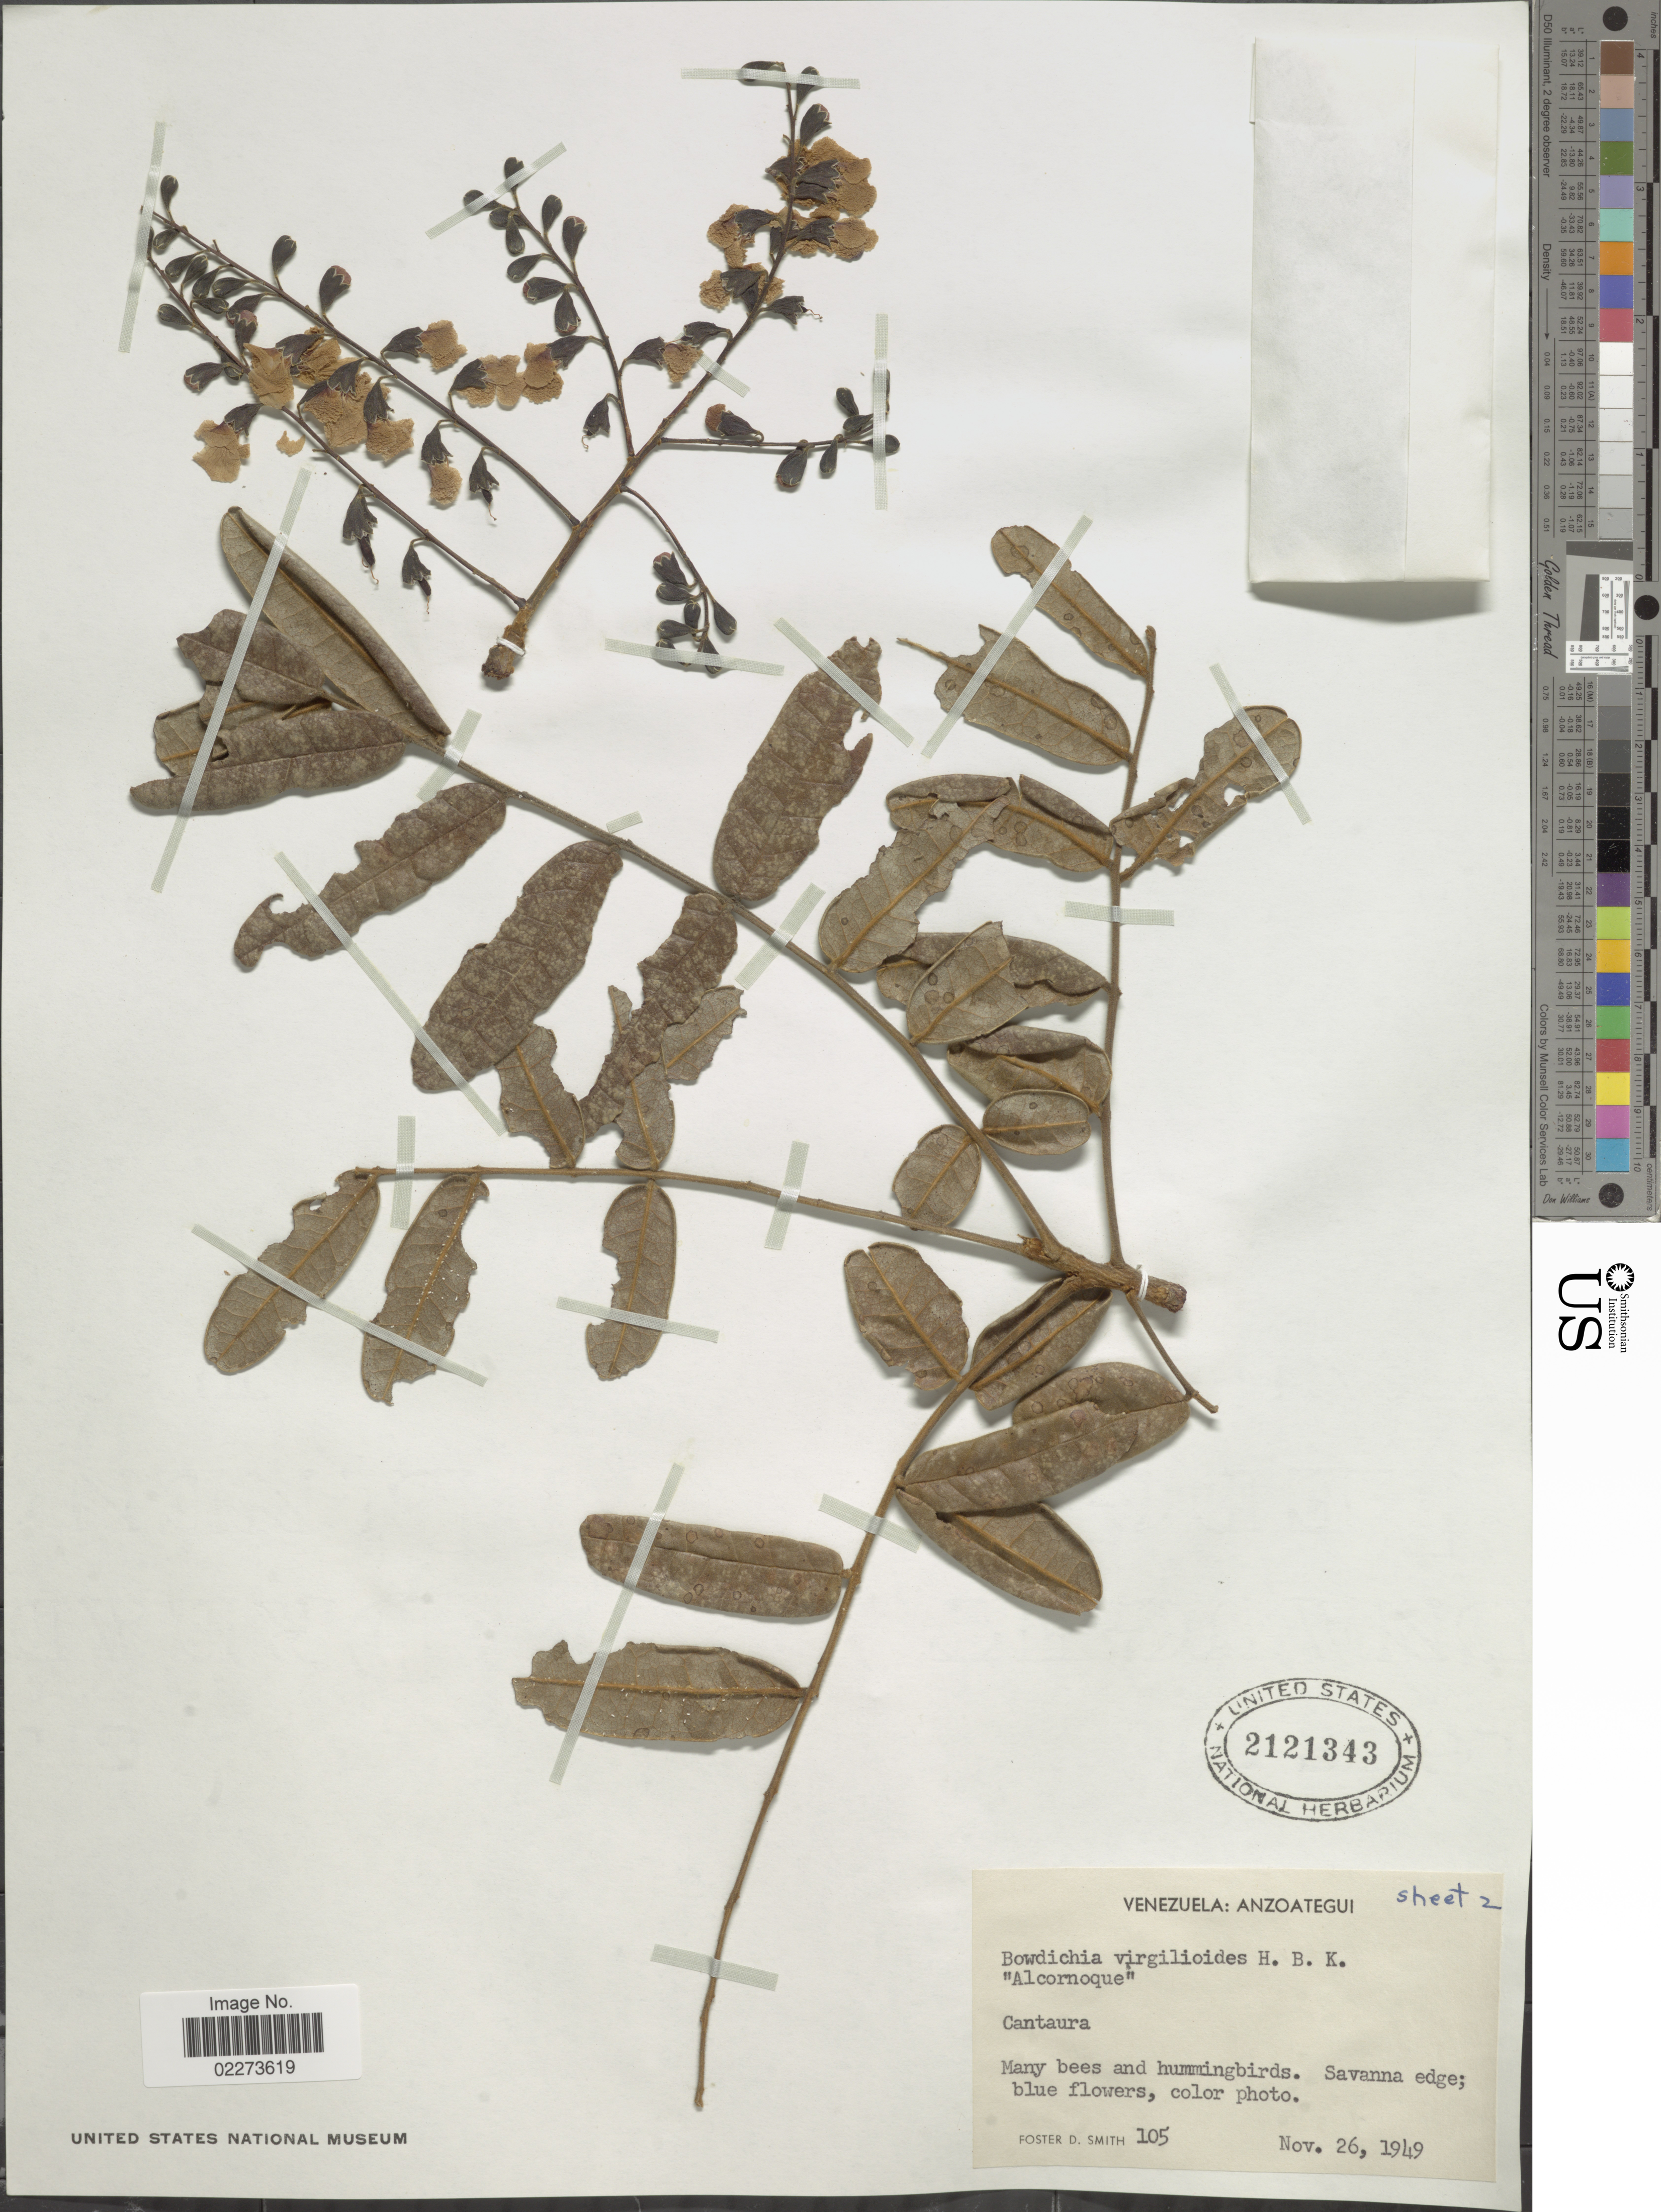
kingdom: Plantae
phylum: Tracheophyta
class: Magnoliopsida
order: Fabales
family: Fabaceae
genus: Bowdichia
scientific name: Bowdichia virgilioides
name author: Kunth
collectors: F. Smith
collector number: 105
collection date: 1949-11-26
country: Venezuela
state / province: Anzoategui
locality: Cantaura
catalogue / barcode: US 2121343